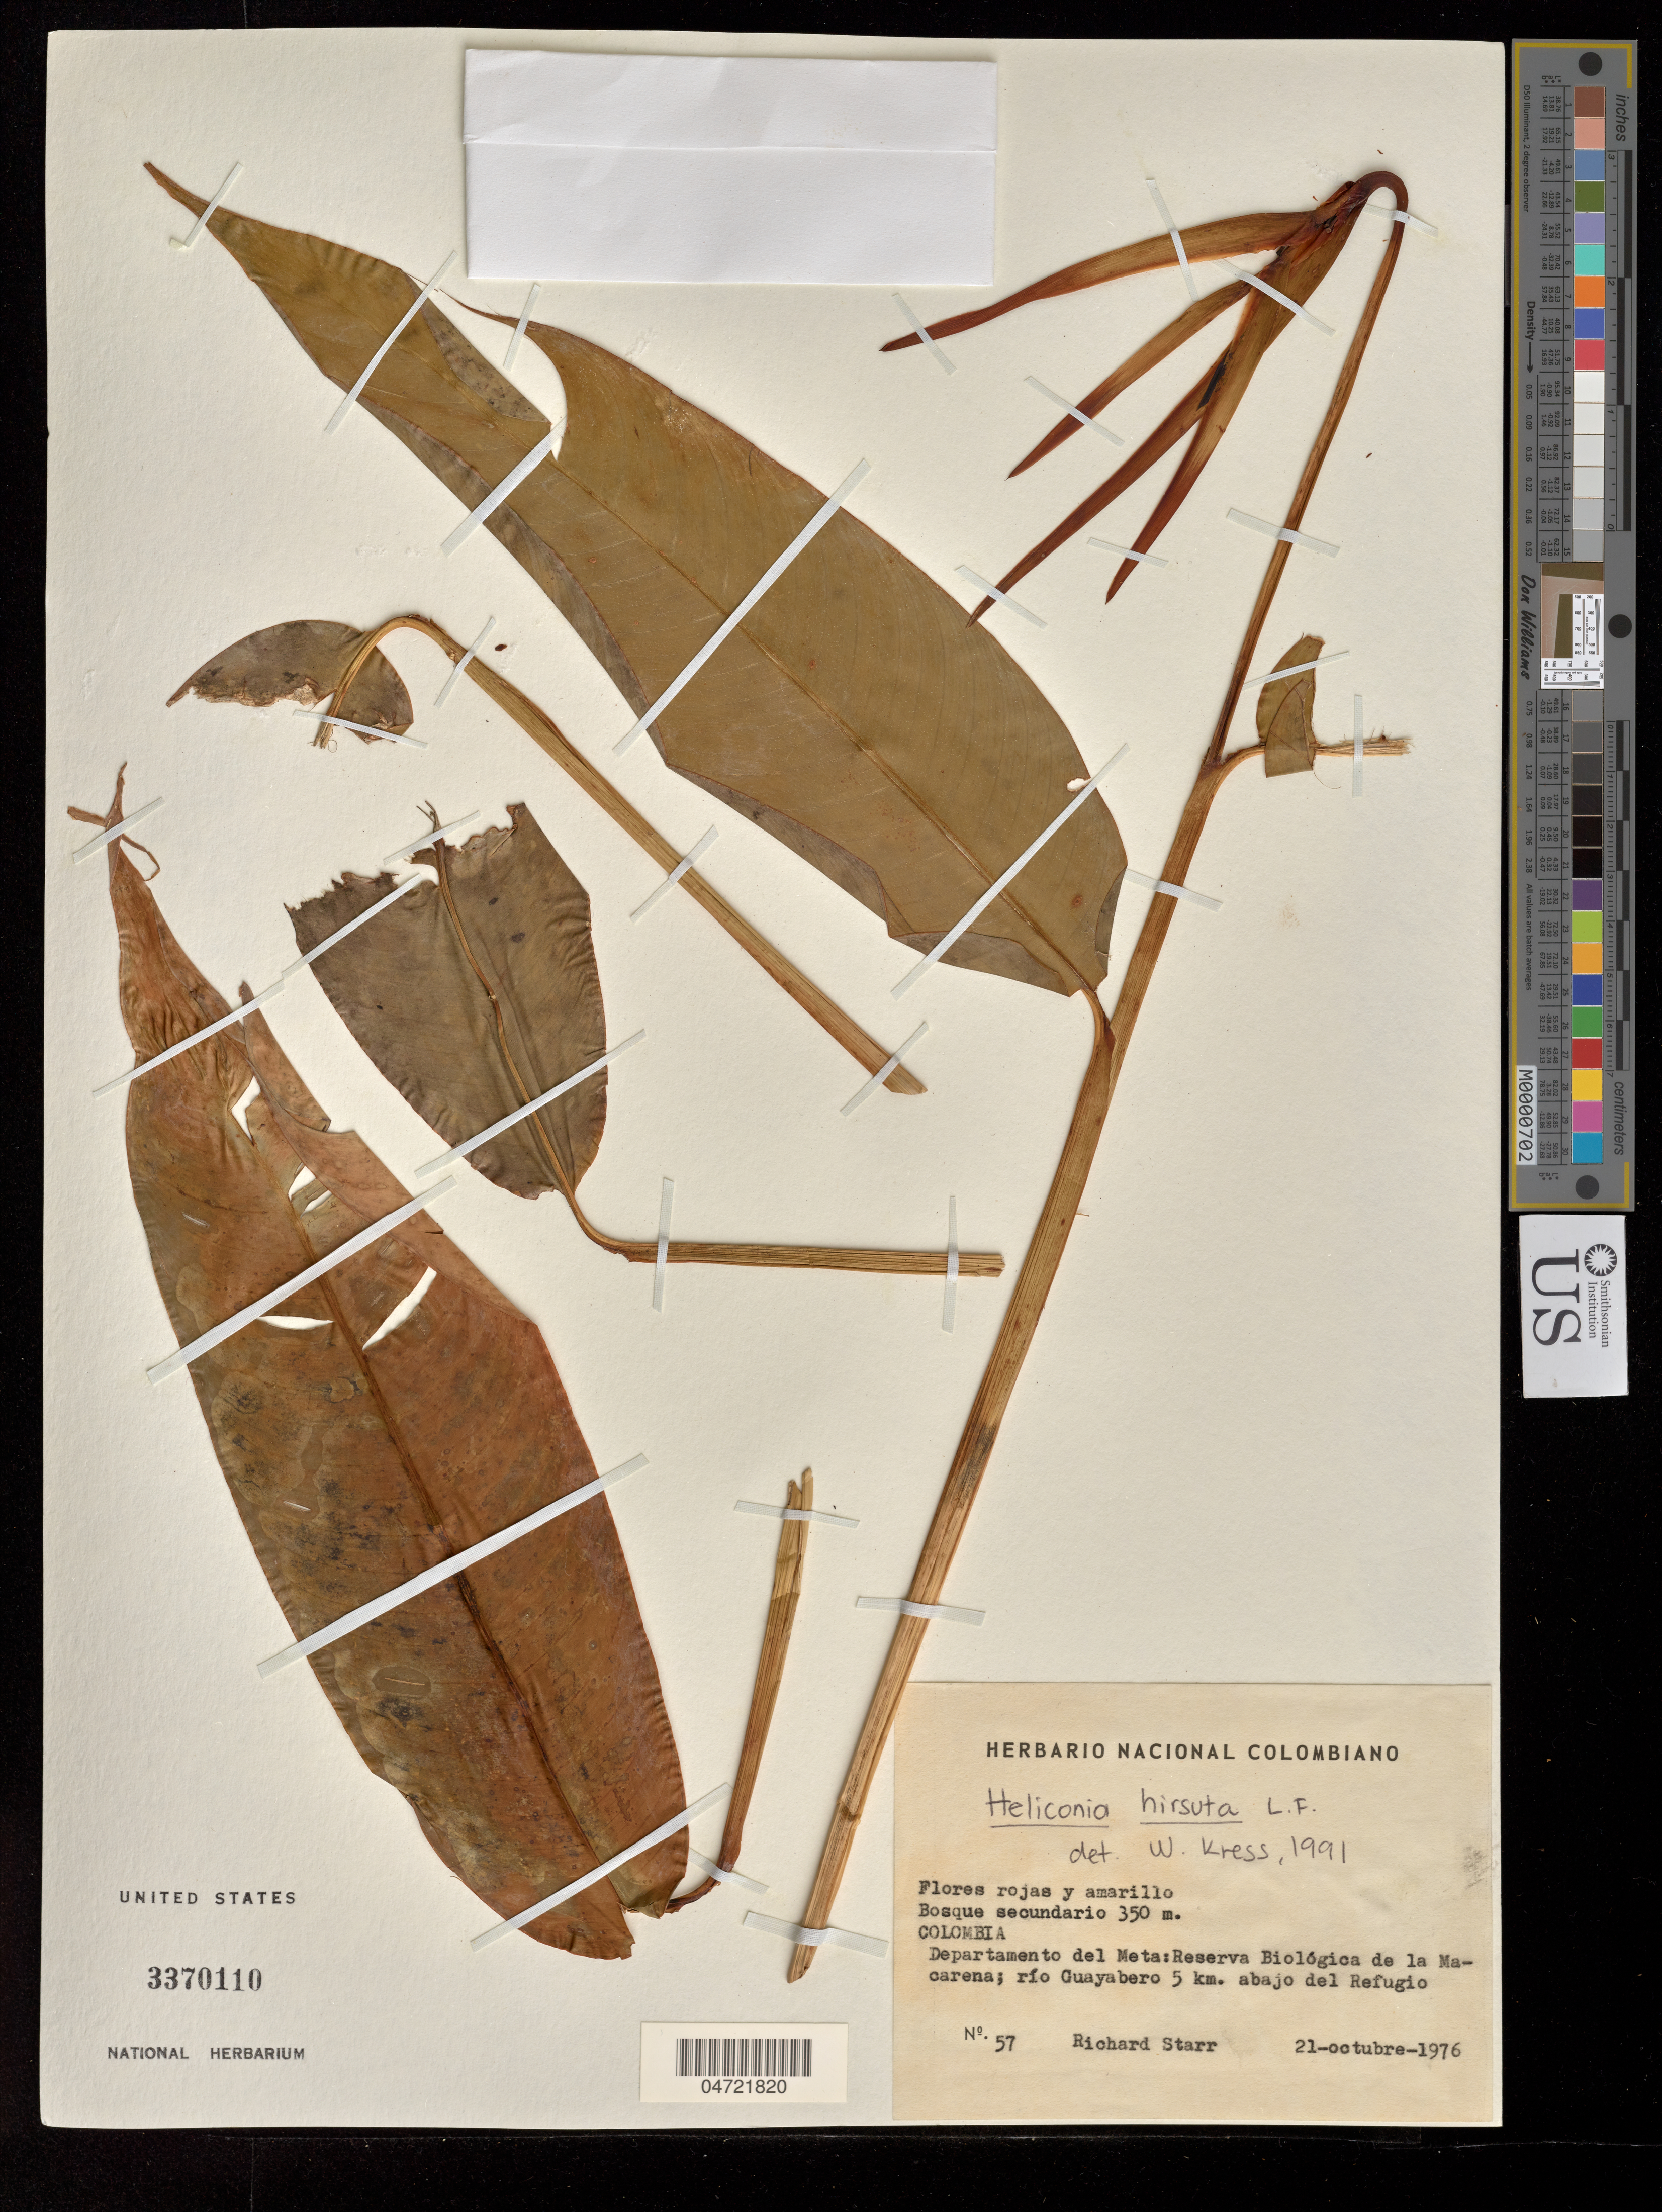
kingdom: Plantae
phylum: Tracheophyta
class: Liliopsida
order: Zingiberales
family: Heliconiaceae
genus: Heliconia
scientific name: Heliconia hirsuta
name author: L. f.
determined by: Kress, John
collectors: R. Starr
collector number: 57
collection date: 1976-10-21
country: Colombia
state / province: Meta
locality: Reserva Biológica de la Macarena; río Guayabero 5 km. abajo del Refugio.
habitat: Bosque secondario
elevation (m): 350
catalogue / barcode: US 3370110